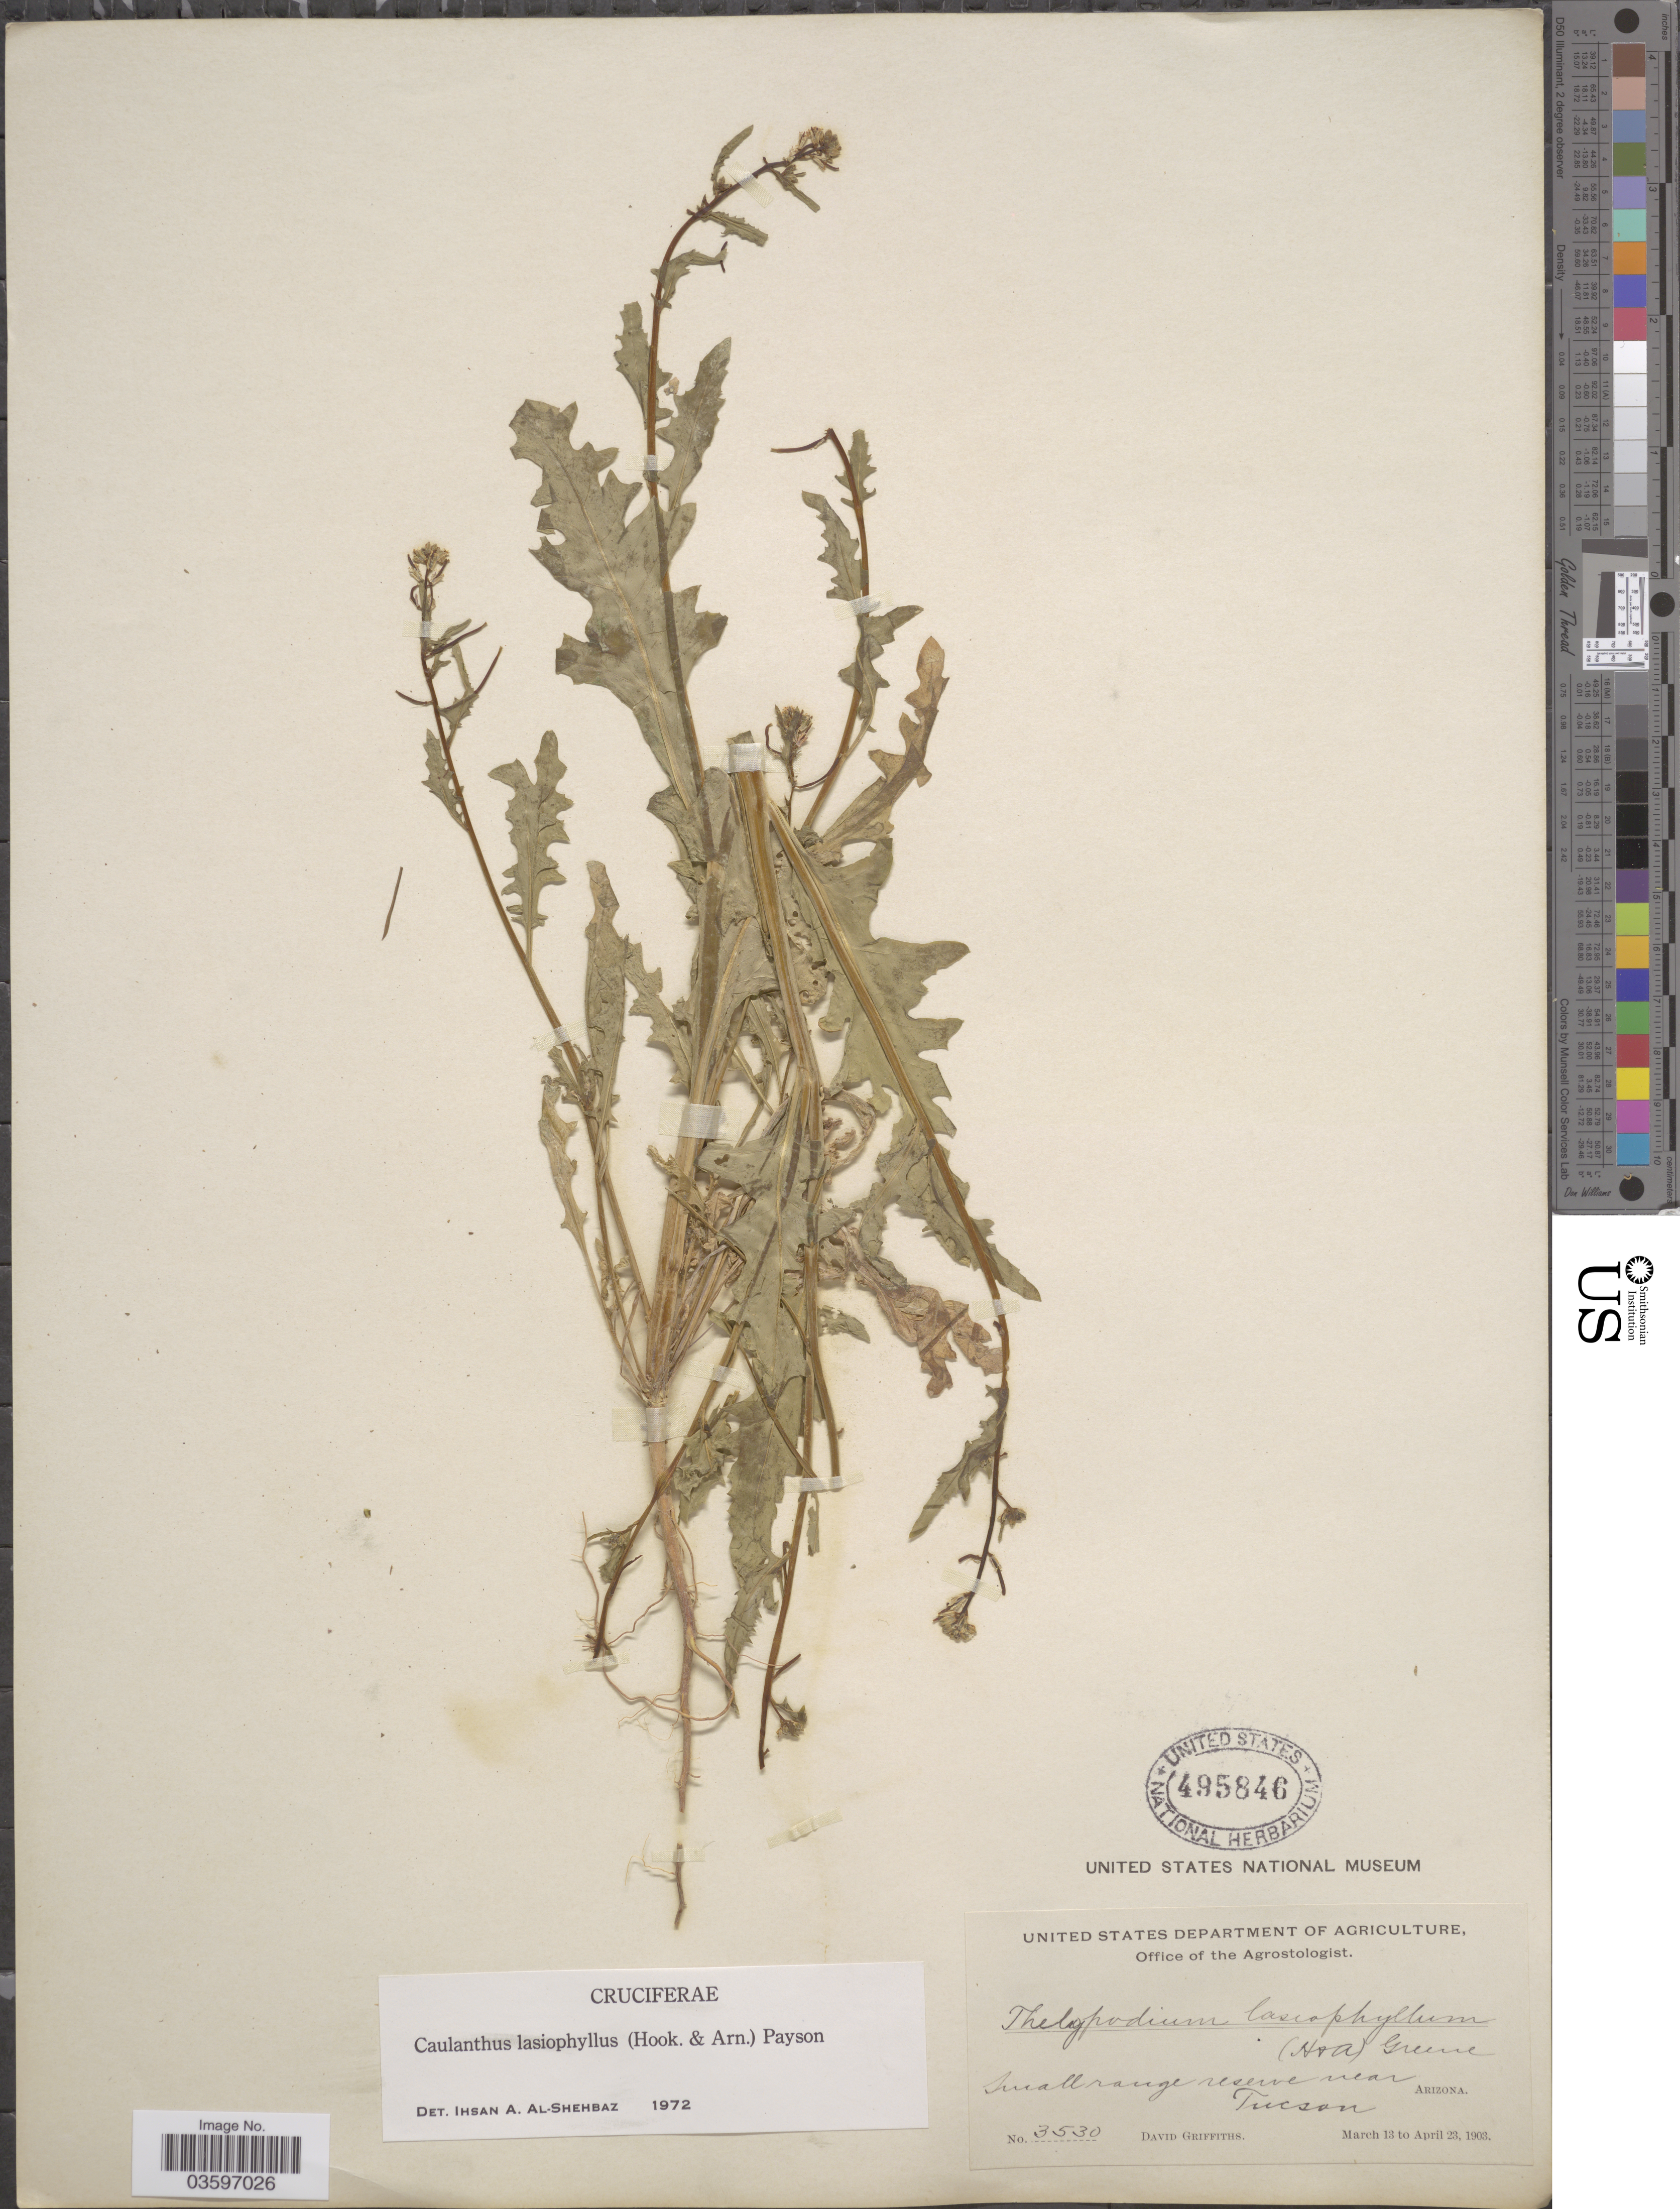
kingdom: Plantae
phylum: Tracheophyta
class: Magnoliopsida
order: Brassicales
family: Brassicaceae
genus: Caulanthus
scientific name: Caulanthus lasiophyllus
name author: (Hook. & Arn.) Payson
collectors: D. Griffiths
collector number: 3530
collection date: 1903-03-13/1903-04-23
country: United States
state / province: Arizona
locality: Small range reserve near Tucson.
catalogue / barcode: US 495846